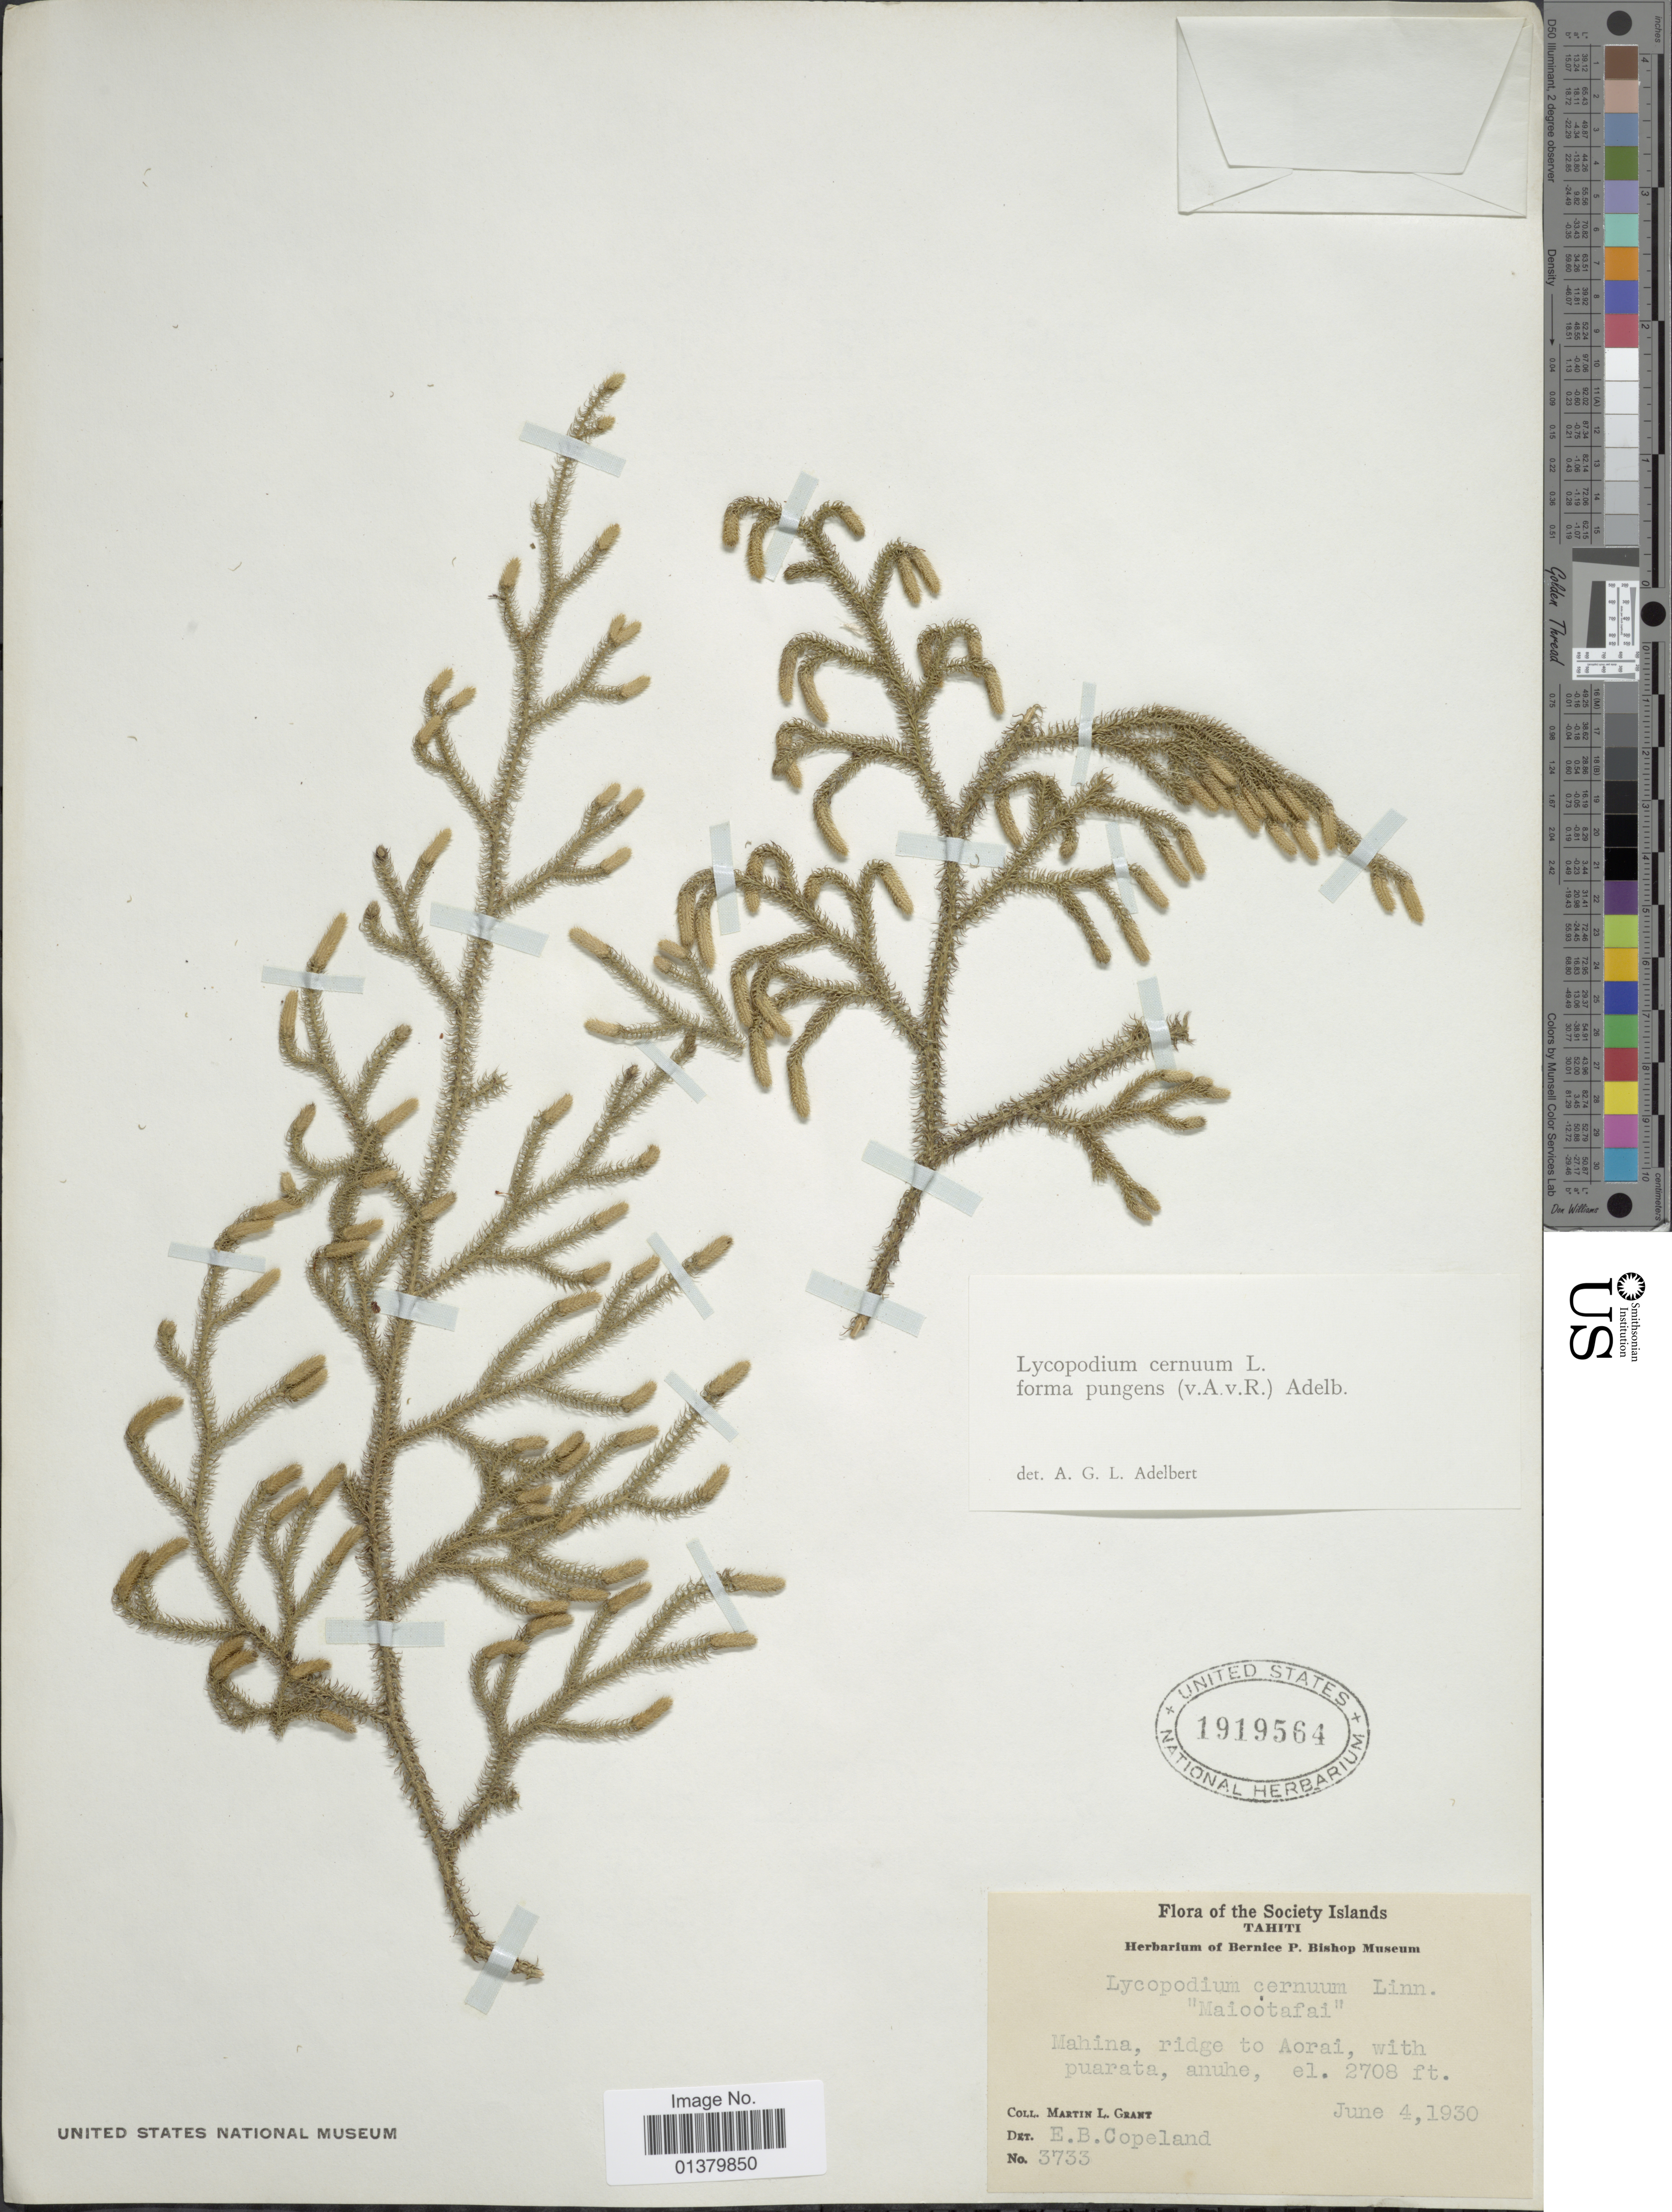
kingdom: Plantae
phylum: Tracheophyta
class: Lycopodiopsida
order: Lycopodiales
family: Lycopodiaceae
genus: Palhinhaea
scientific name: Palhinhaea cernua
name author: (L.) Vasc. & Franco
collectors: M. L. Grant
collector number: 3733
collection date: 1930-06-04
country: French Polynesia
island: Tahiti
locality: The Society Islands, Tahiti, Dist: Mahina, rdige to Aorai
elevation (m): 825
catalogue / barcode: US 1919564